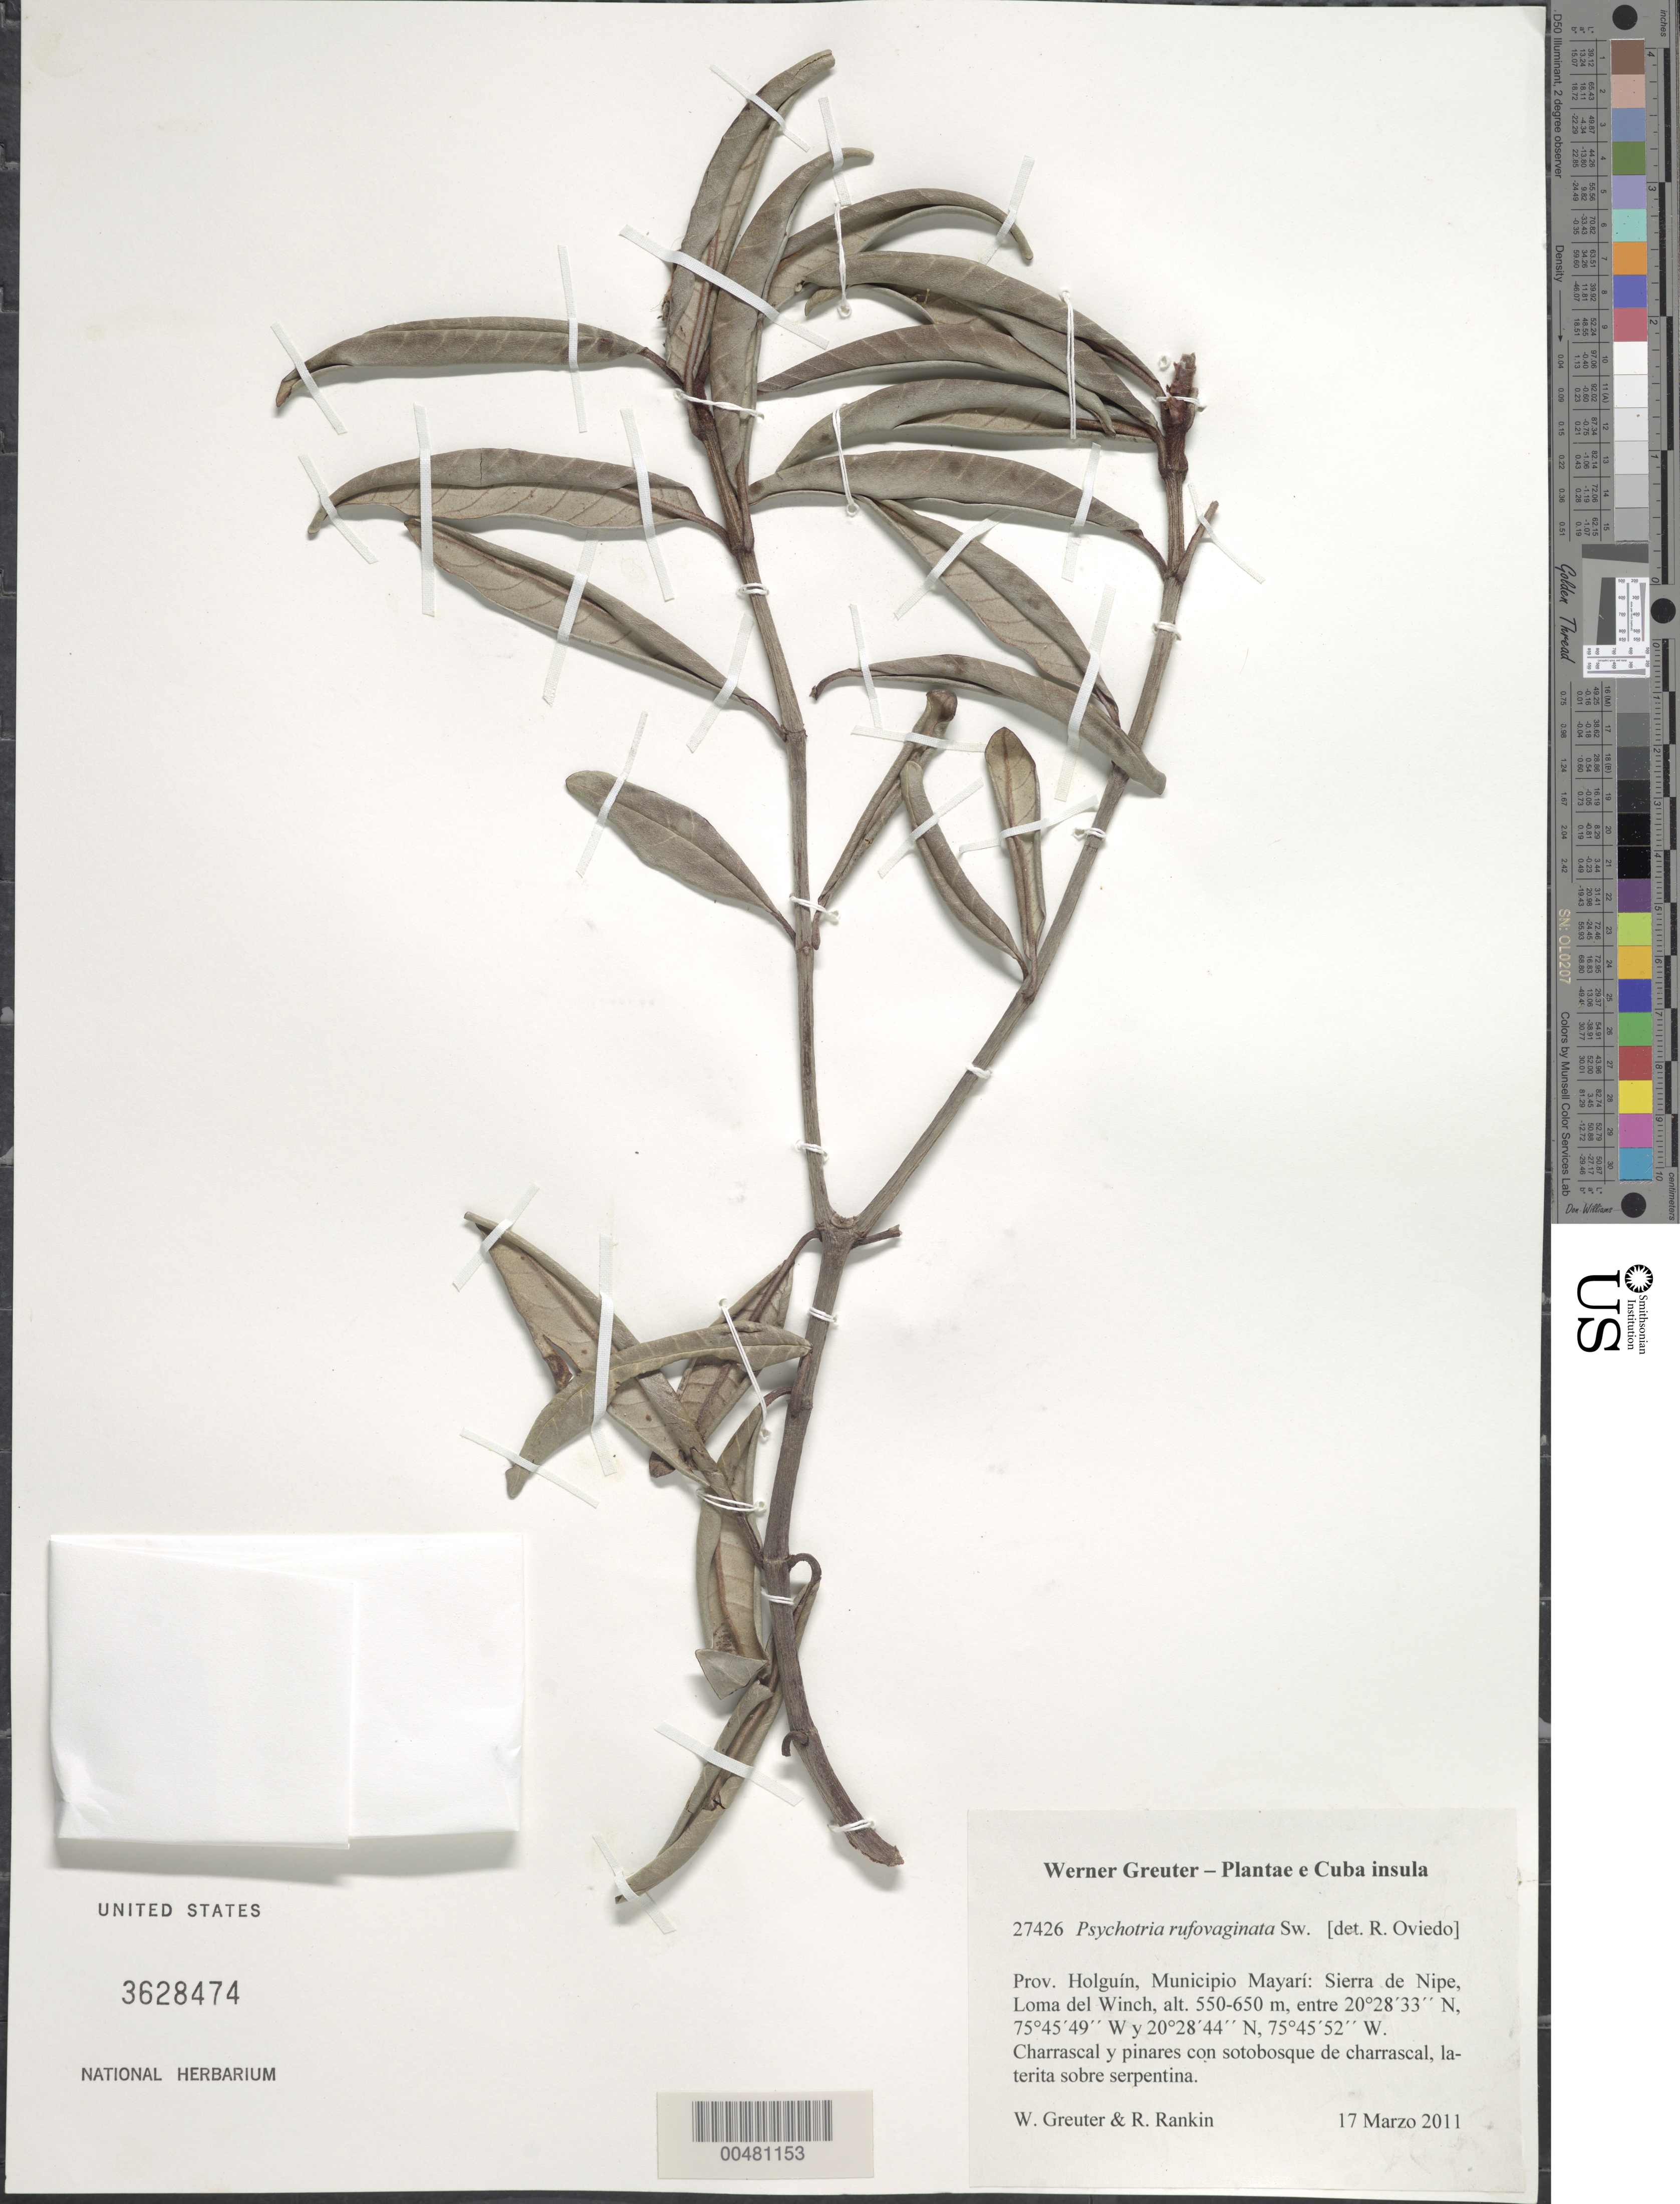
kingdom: Plantae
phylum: Tracheophyta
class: Magnoliopsida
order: Gentianales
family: Rubiaceae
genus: Psychotria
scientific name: Psychotria rufovaginata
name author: Griseb.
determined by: Oviedo, R.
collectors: W. R. Greuter & R. Rankin Rodriguez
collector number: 27426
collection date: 2011-03-17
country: Cuba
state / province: Holguin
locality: Mun. Mayarí, Sierra de Nipe, Loma del Winch.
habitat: Charrascal y pinares con sotobosque de charrascal, laterita sobre serpentina.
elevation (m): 550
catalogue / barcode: US 3628474